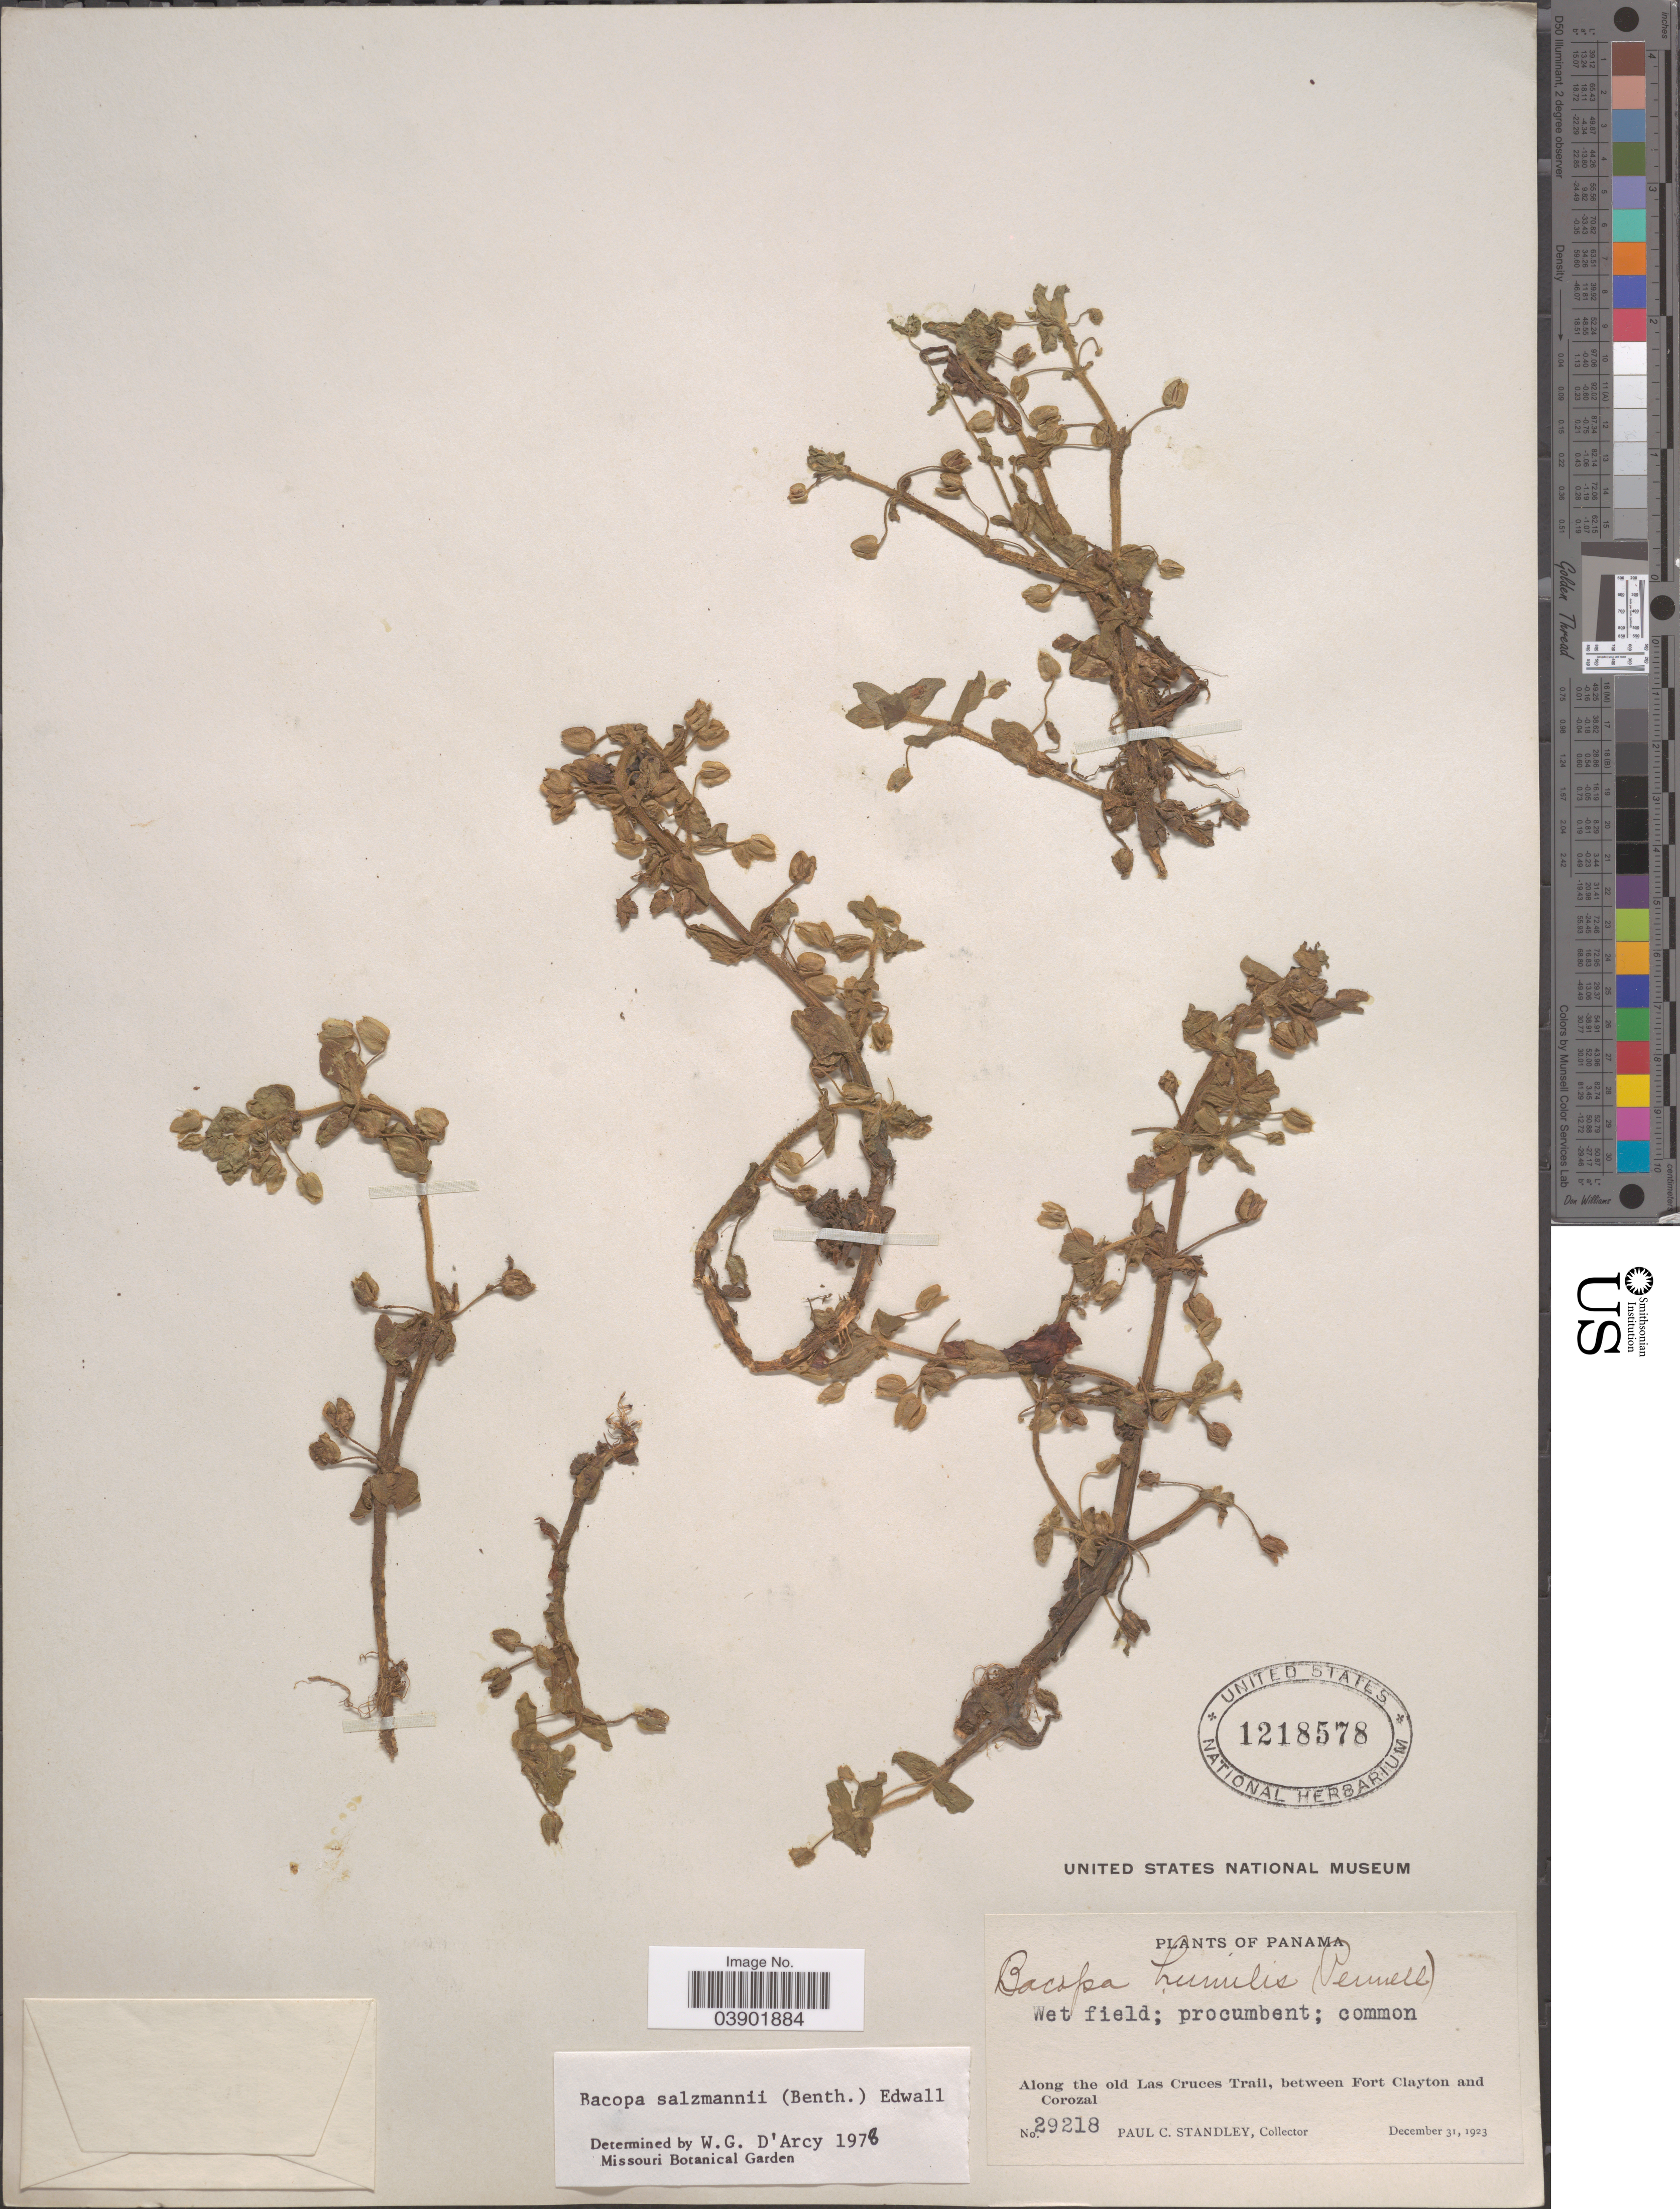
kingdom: Plantae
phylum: Tracheophyta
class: Magnoliopsida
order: Lamiales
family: Plantaginaceae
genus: Bacopa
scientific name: Bacopa salzmannii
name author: (Benth.) Wettst. ex Edwall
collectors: P. C. Standley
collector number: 29218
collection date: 1923-12-31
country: Panama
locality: Along the old Las Cruces Trail, between Fort Clayton and Corozal.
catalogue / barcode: US 1218578